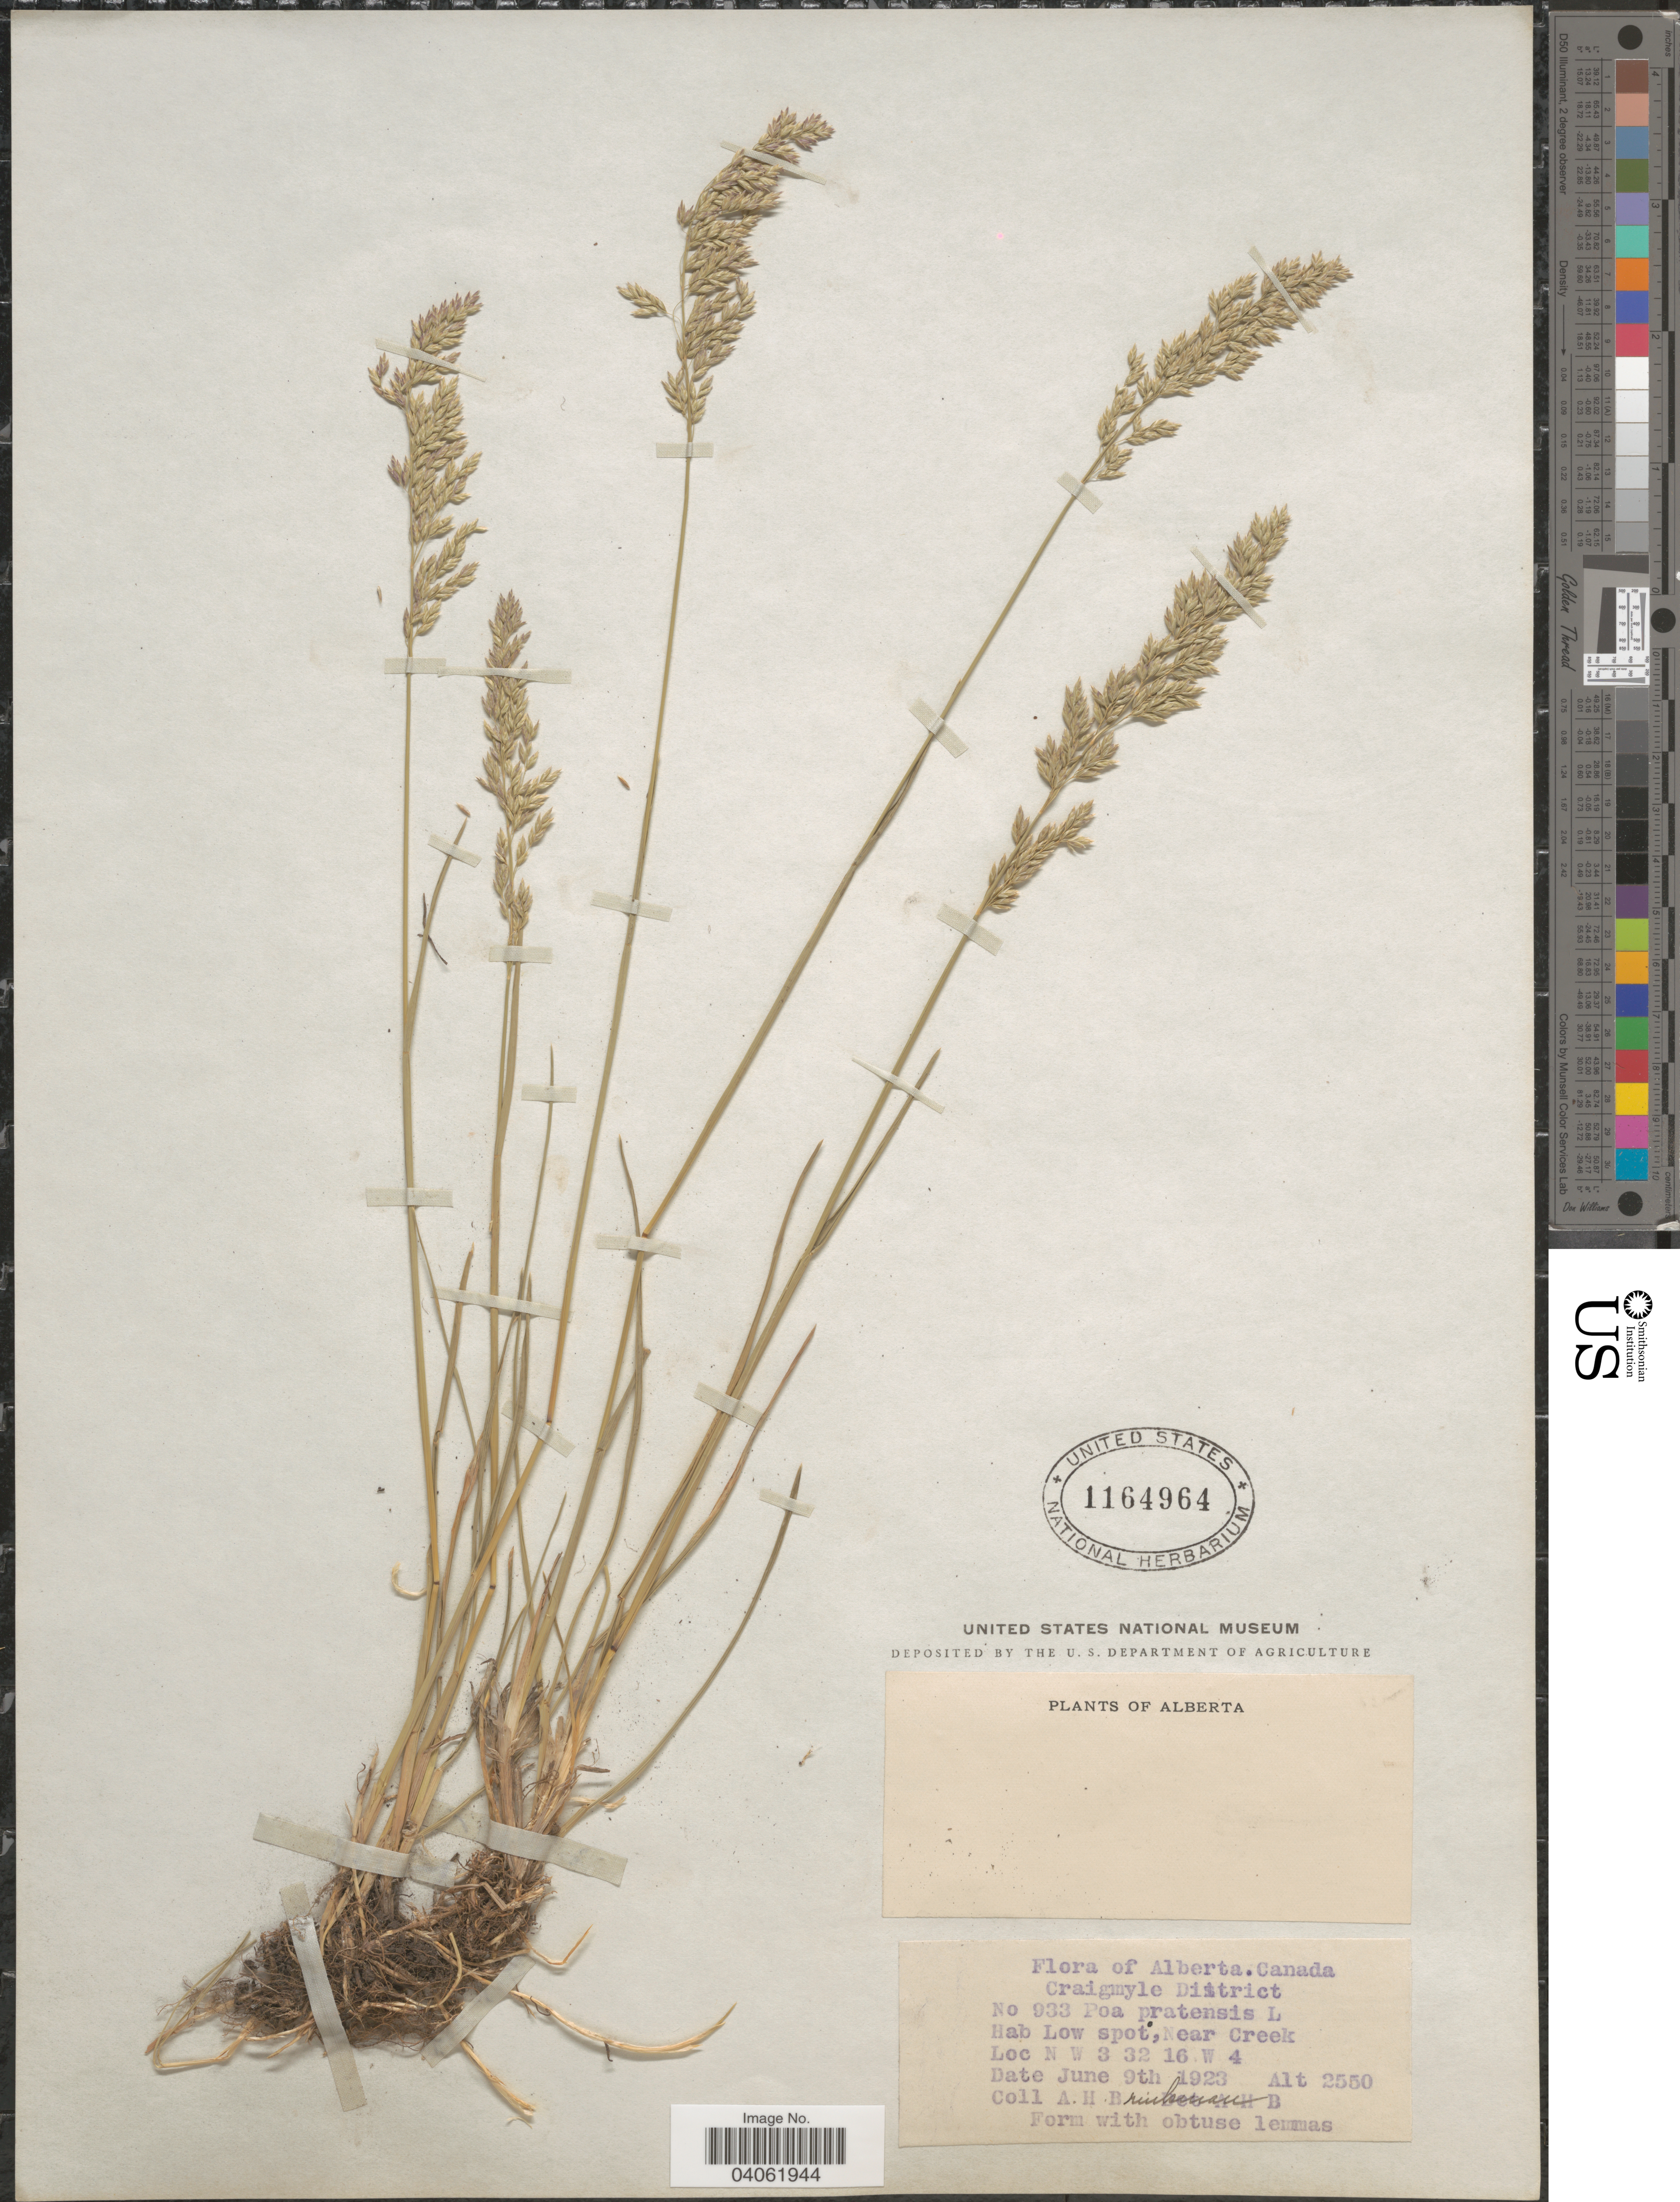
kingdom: Plantae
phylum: Tracheophyta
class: Liliopsida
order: Poales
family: Poaceae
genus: Poa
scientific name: Poa pratensis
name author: L.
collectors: A. Brinkman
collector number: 933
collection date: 1923-06-09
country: Canada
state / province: Alberta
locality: Craigmyle District. Near Creek. N W 3 32 16 W 4.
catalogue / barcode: US 1164964